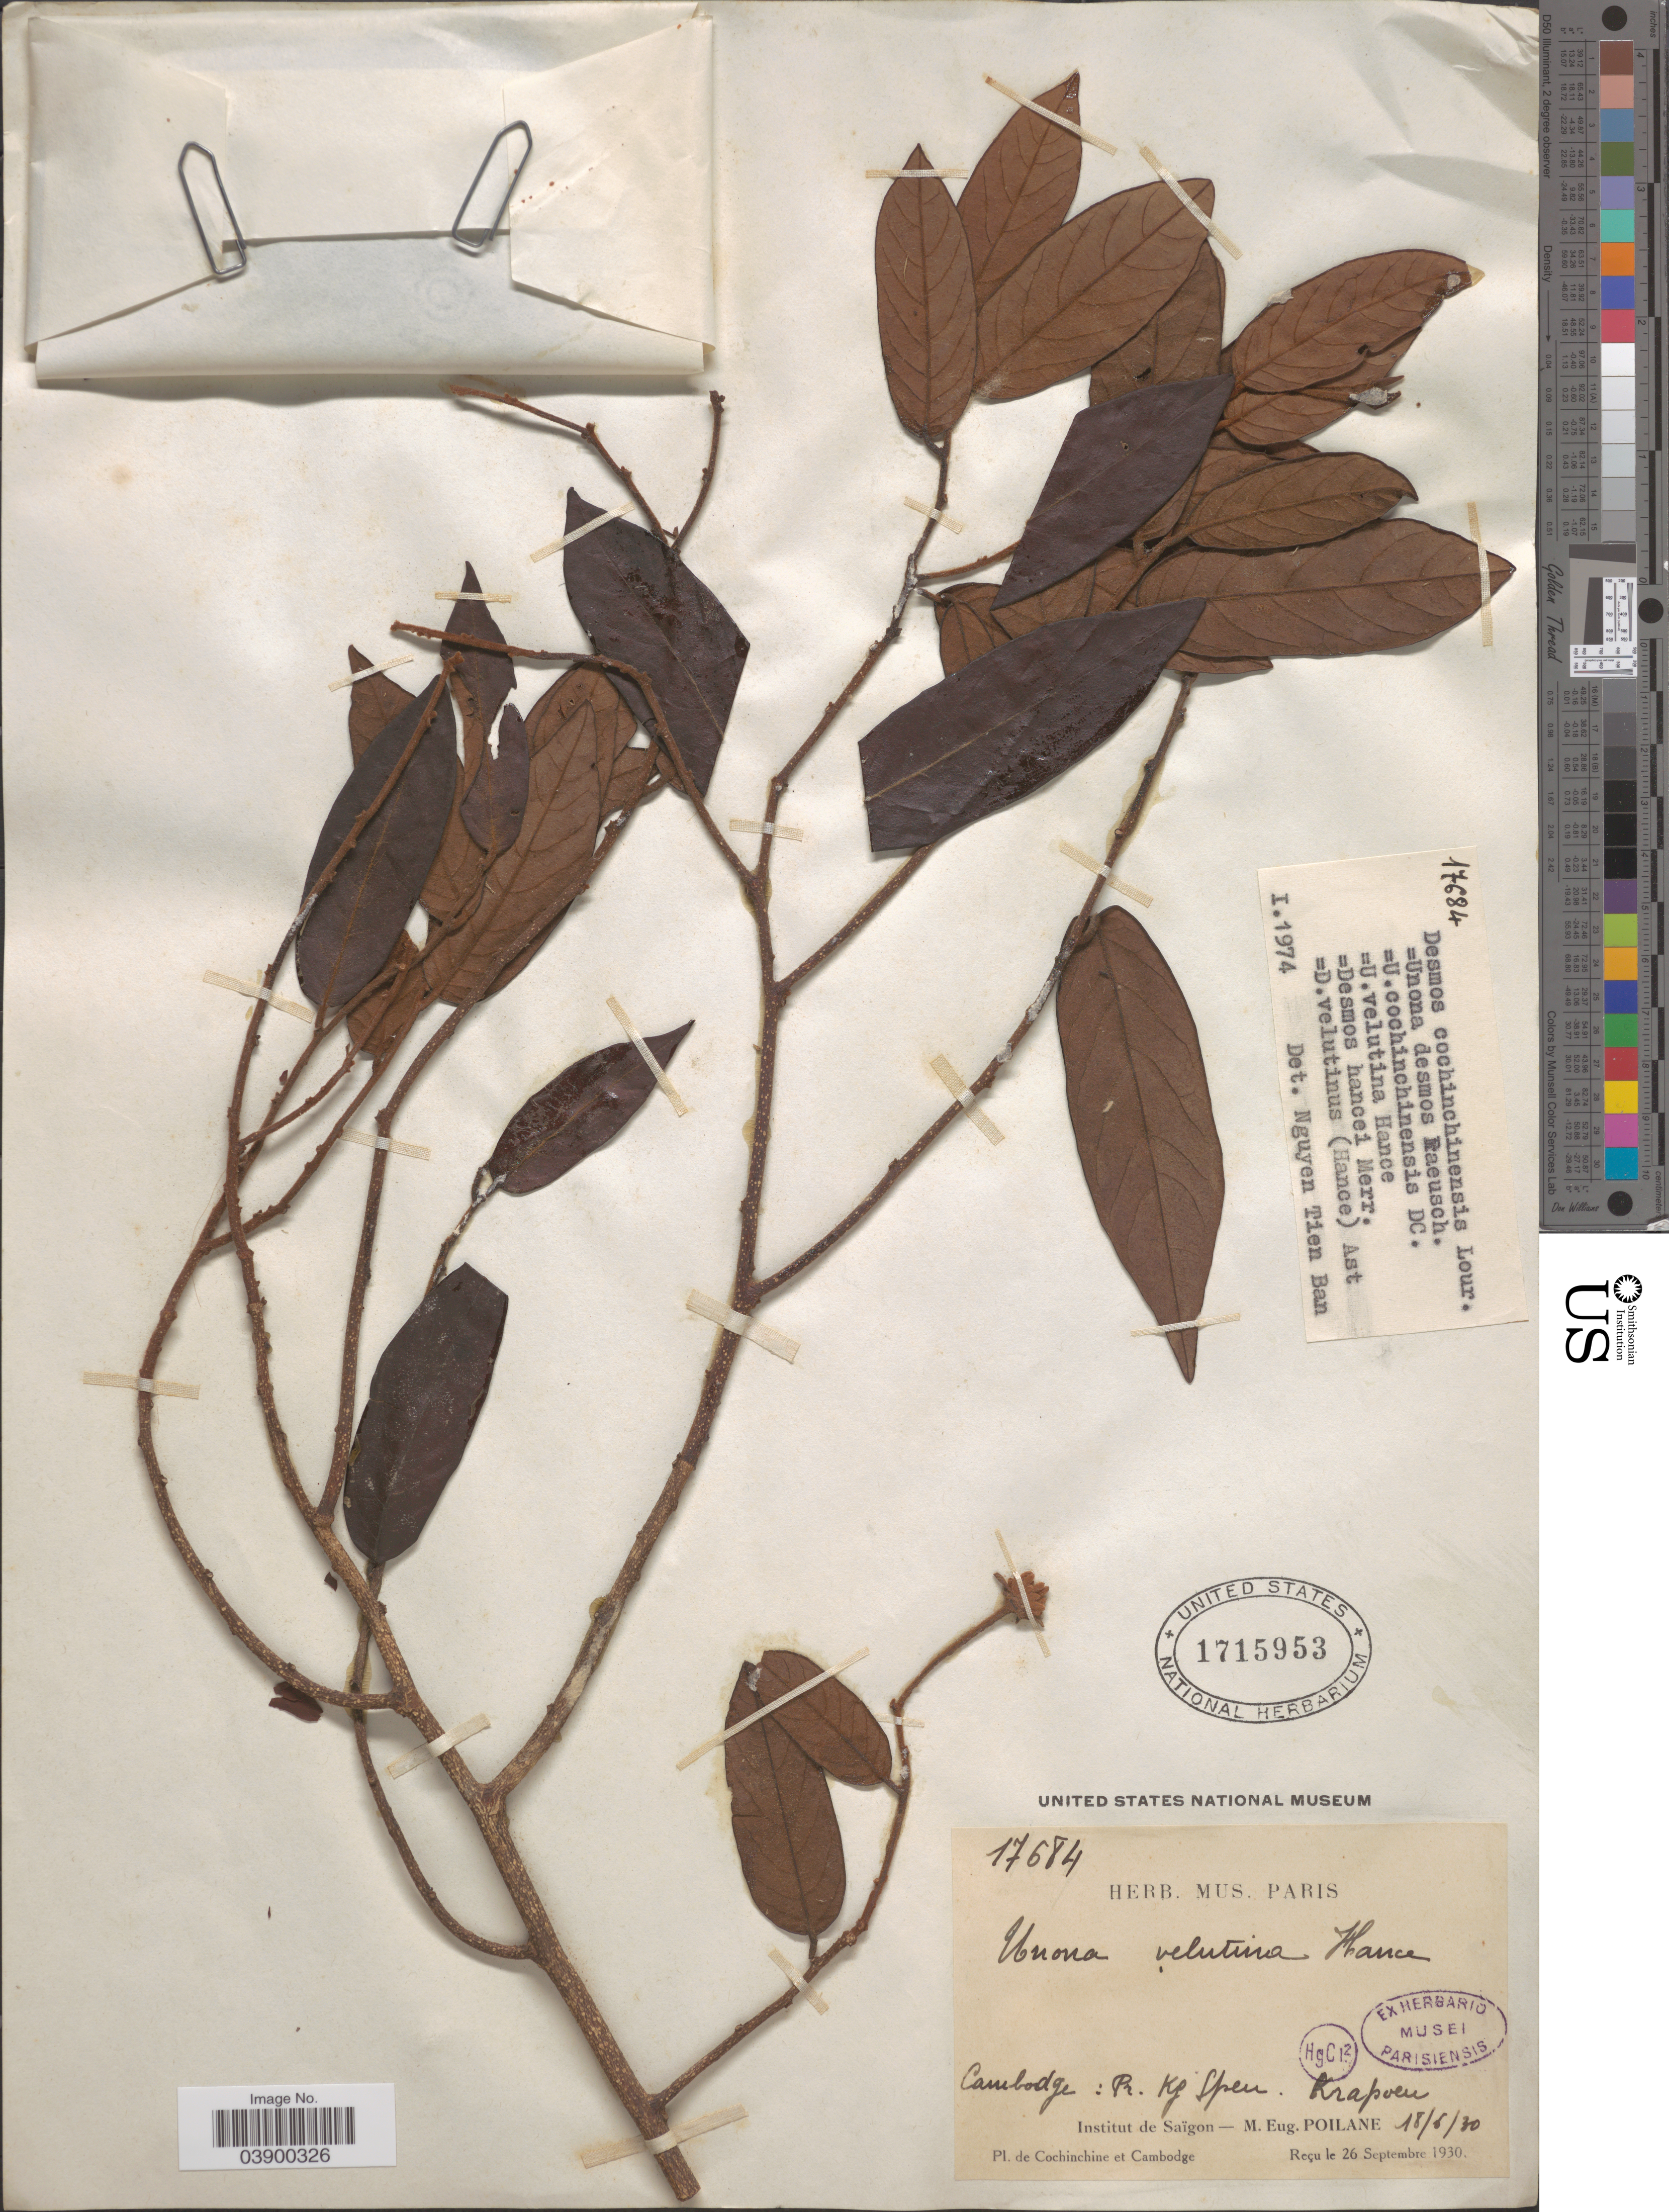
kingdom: Plantae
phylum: Tracheophyta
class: Magnoliopsida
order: Magnoliales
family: Annonaceae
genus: Desmos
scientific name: Desmos cochinchinensis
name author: Lour.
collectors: M. Poilane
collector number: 17684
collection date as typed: Transcribed d/m/y: 18/6/30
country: Cambodia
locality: Pr. Kg Speu. Krapoeu.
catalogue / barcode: US 1715953